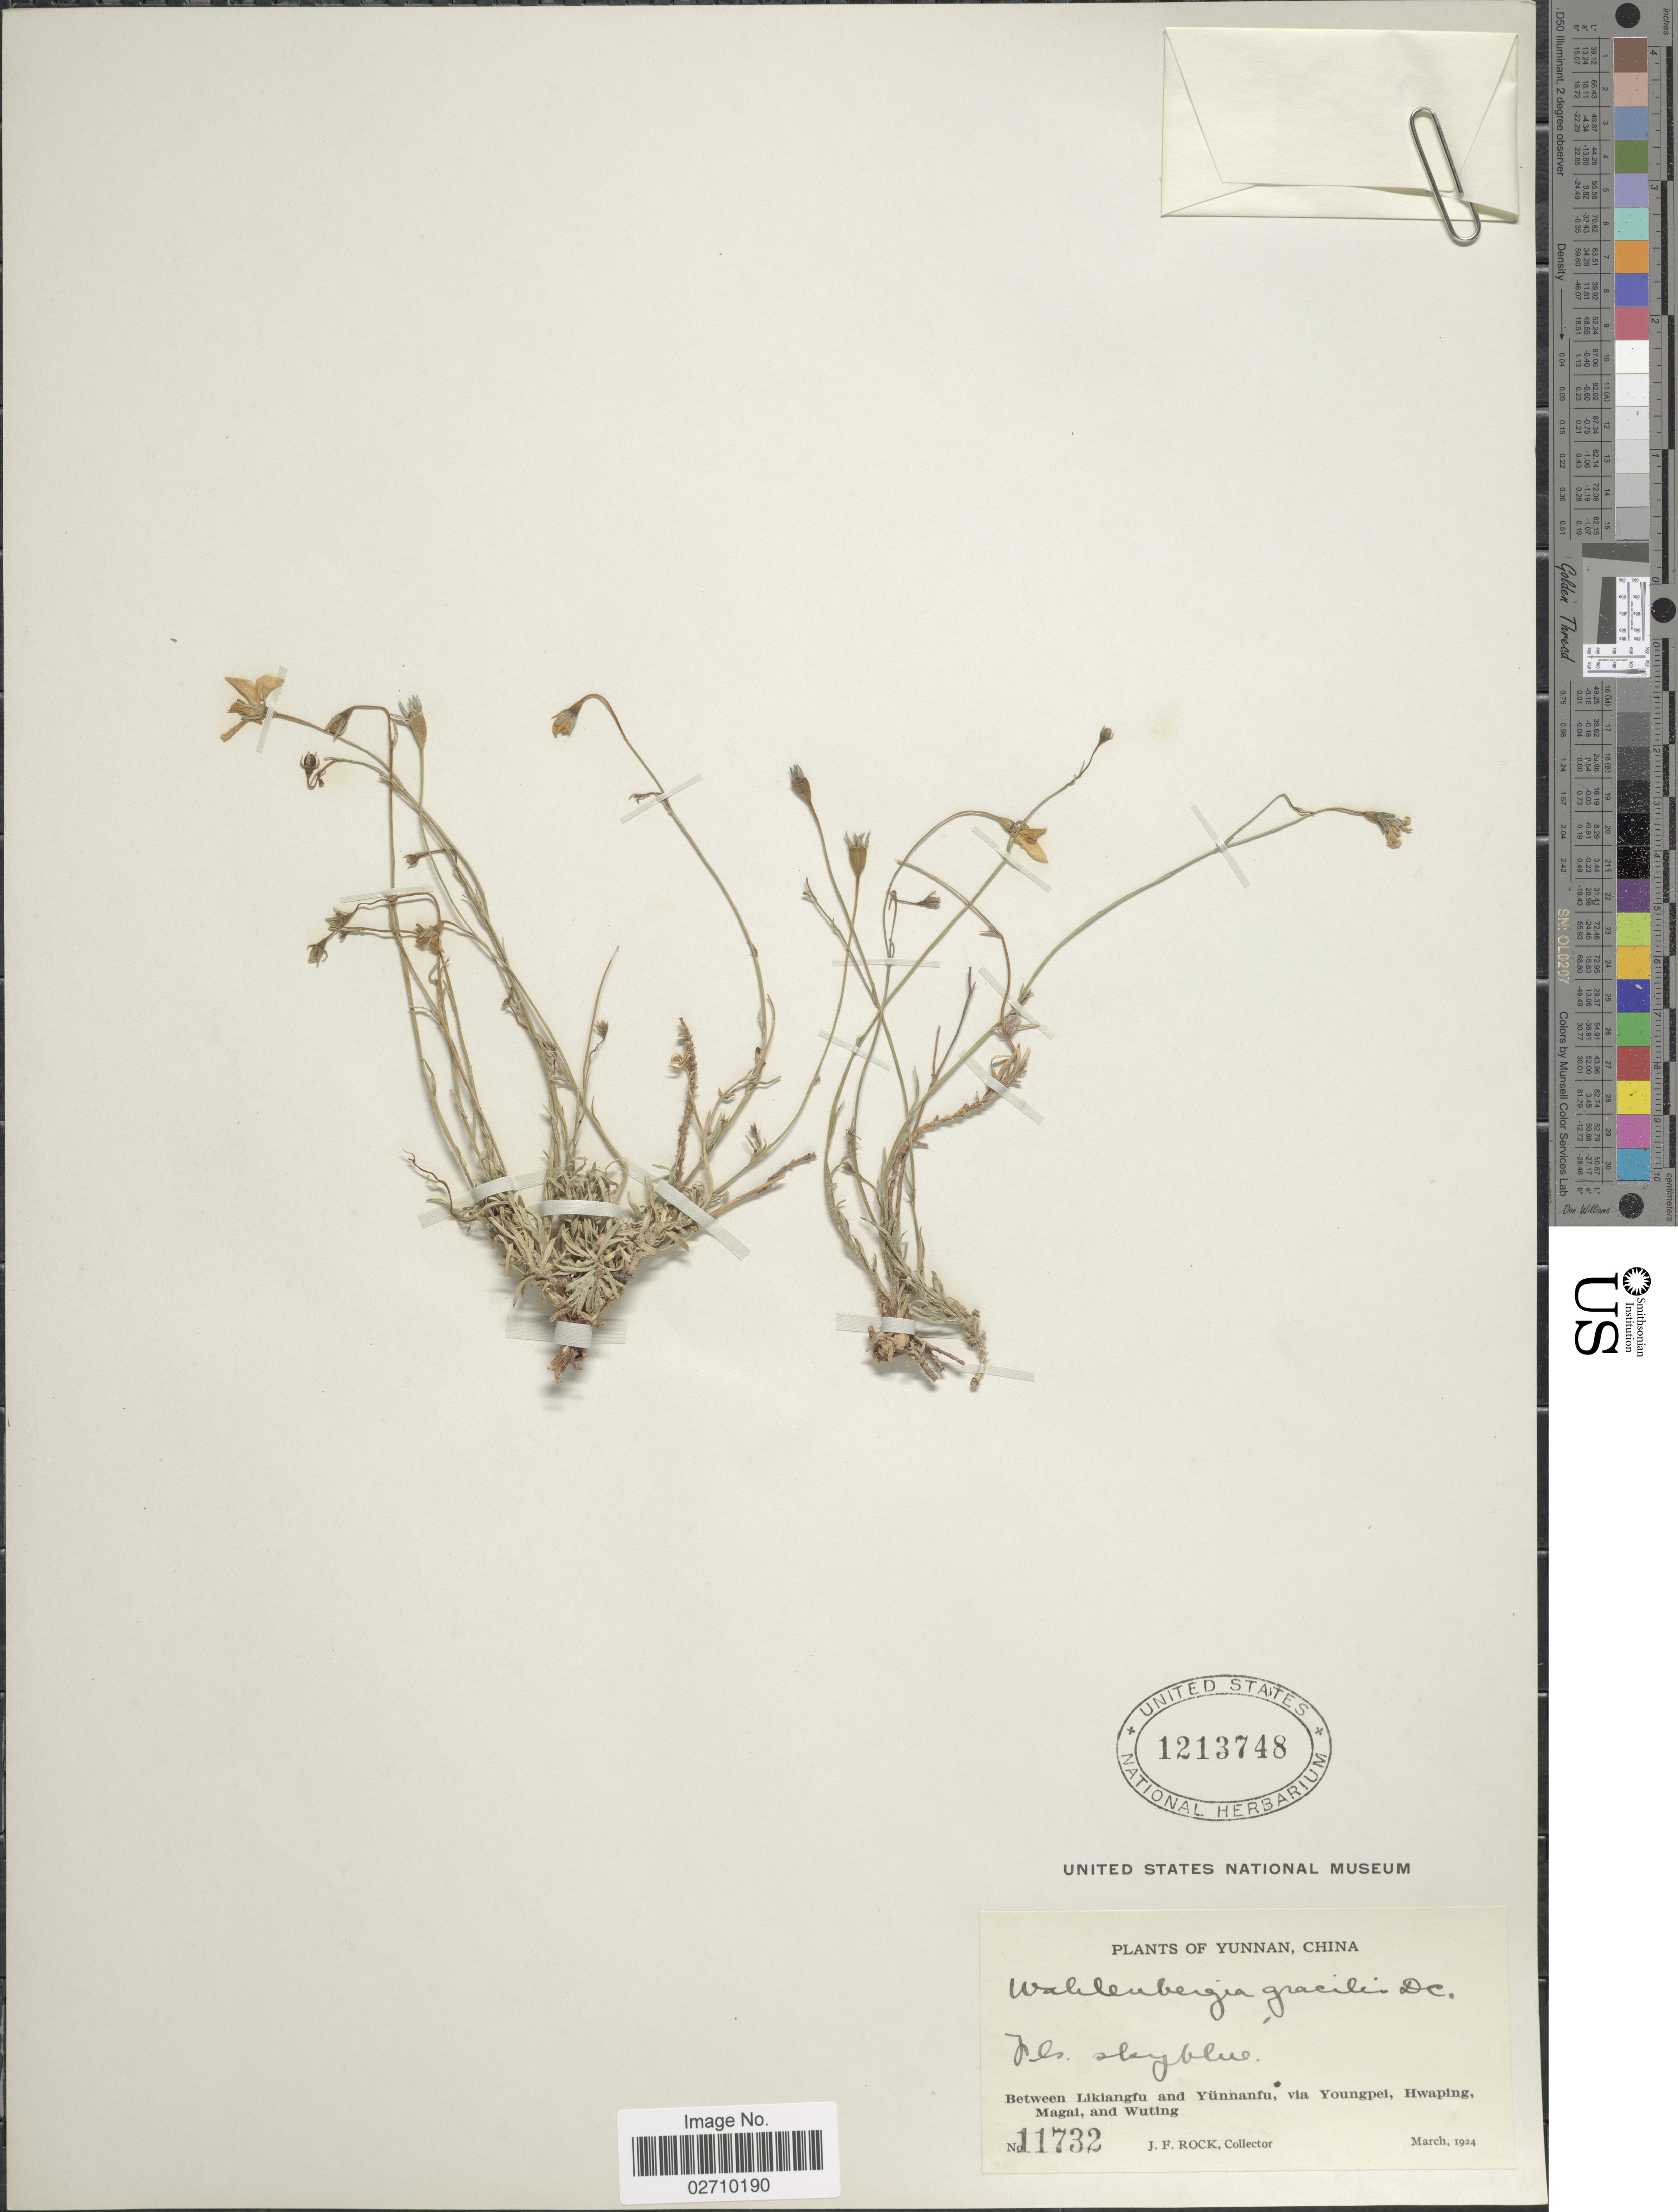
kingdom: Plantae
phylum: Tracheophyta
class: Magnoliopsida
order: Asterales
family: Campanulaceae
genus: Wahlenbergia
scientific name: Wahlenbergia gracilis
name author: A. DC.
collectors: J. F. Rock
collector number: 11732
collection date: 1924-03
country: China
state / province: Yunnan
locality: Between Likiangfu and Yunnanfu, via Youngpei, Hwaping, Magai, and Wuting.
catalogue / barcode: US 1213748